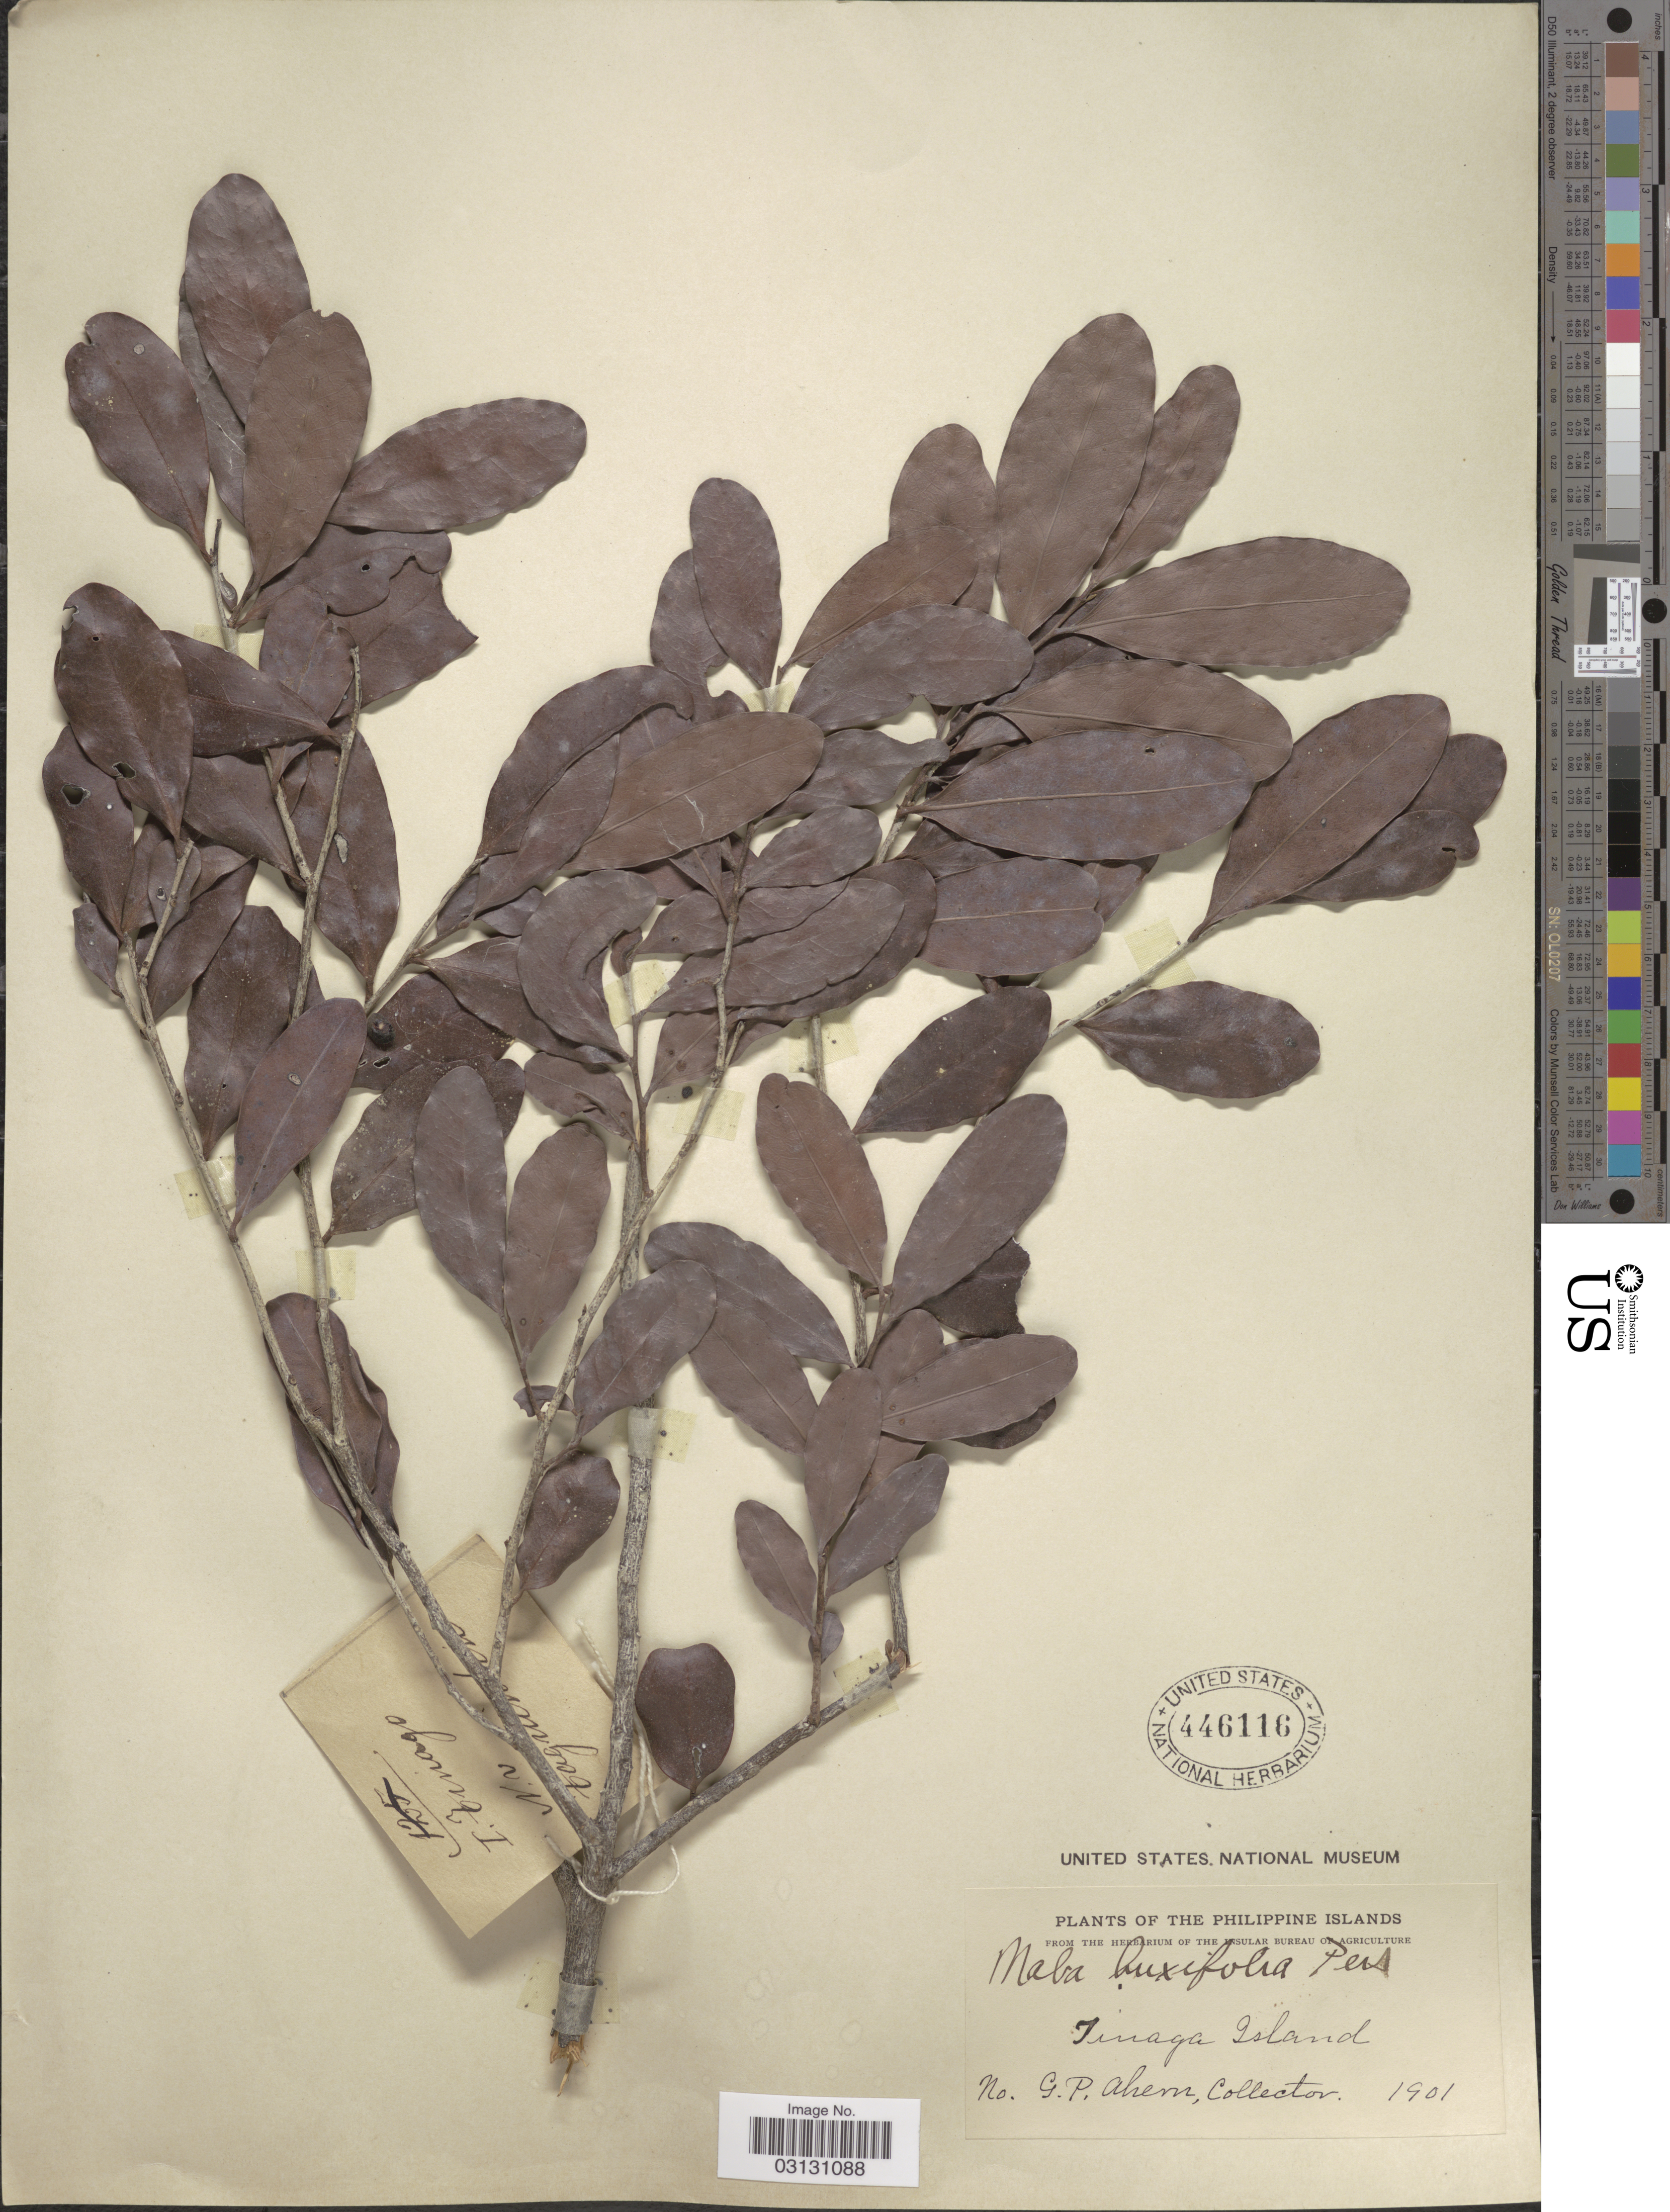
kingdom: Plantae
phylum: Tracheophyta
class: Magnoliopsida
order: Ericales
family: Ebenaceae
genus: Diospyros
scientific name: Diospyros ferrea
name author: (Willd.) Bakh.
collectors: G. Ahern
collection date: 1901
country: Philippines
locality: Philippine Islands. Tinaga Island.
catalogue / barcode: US 446116